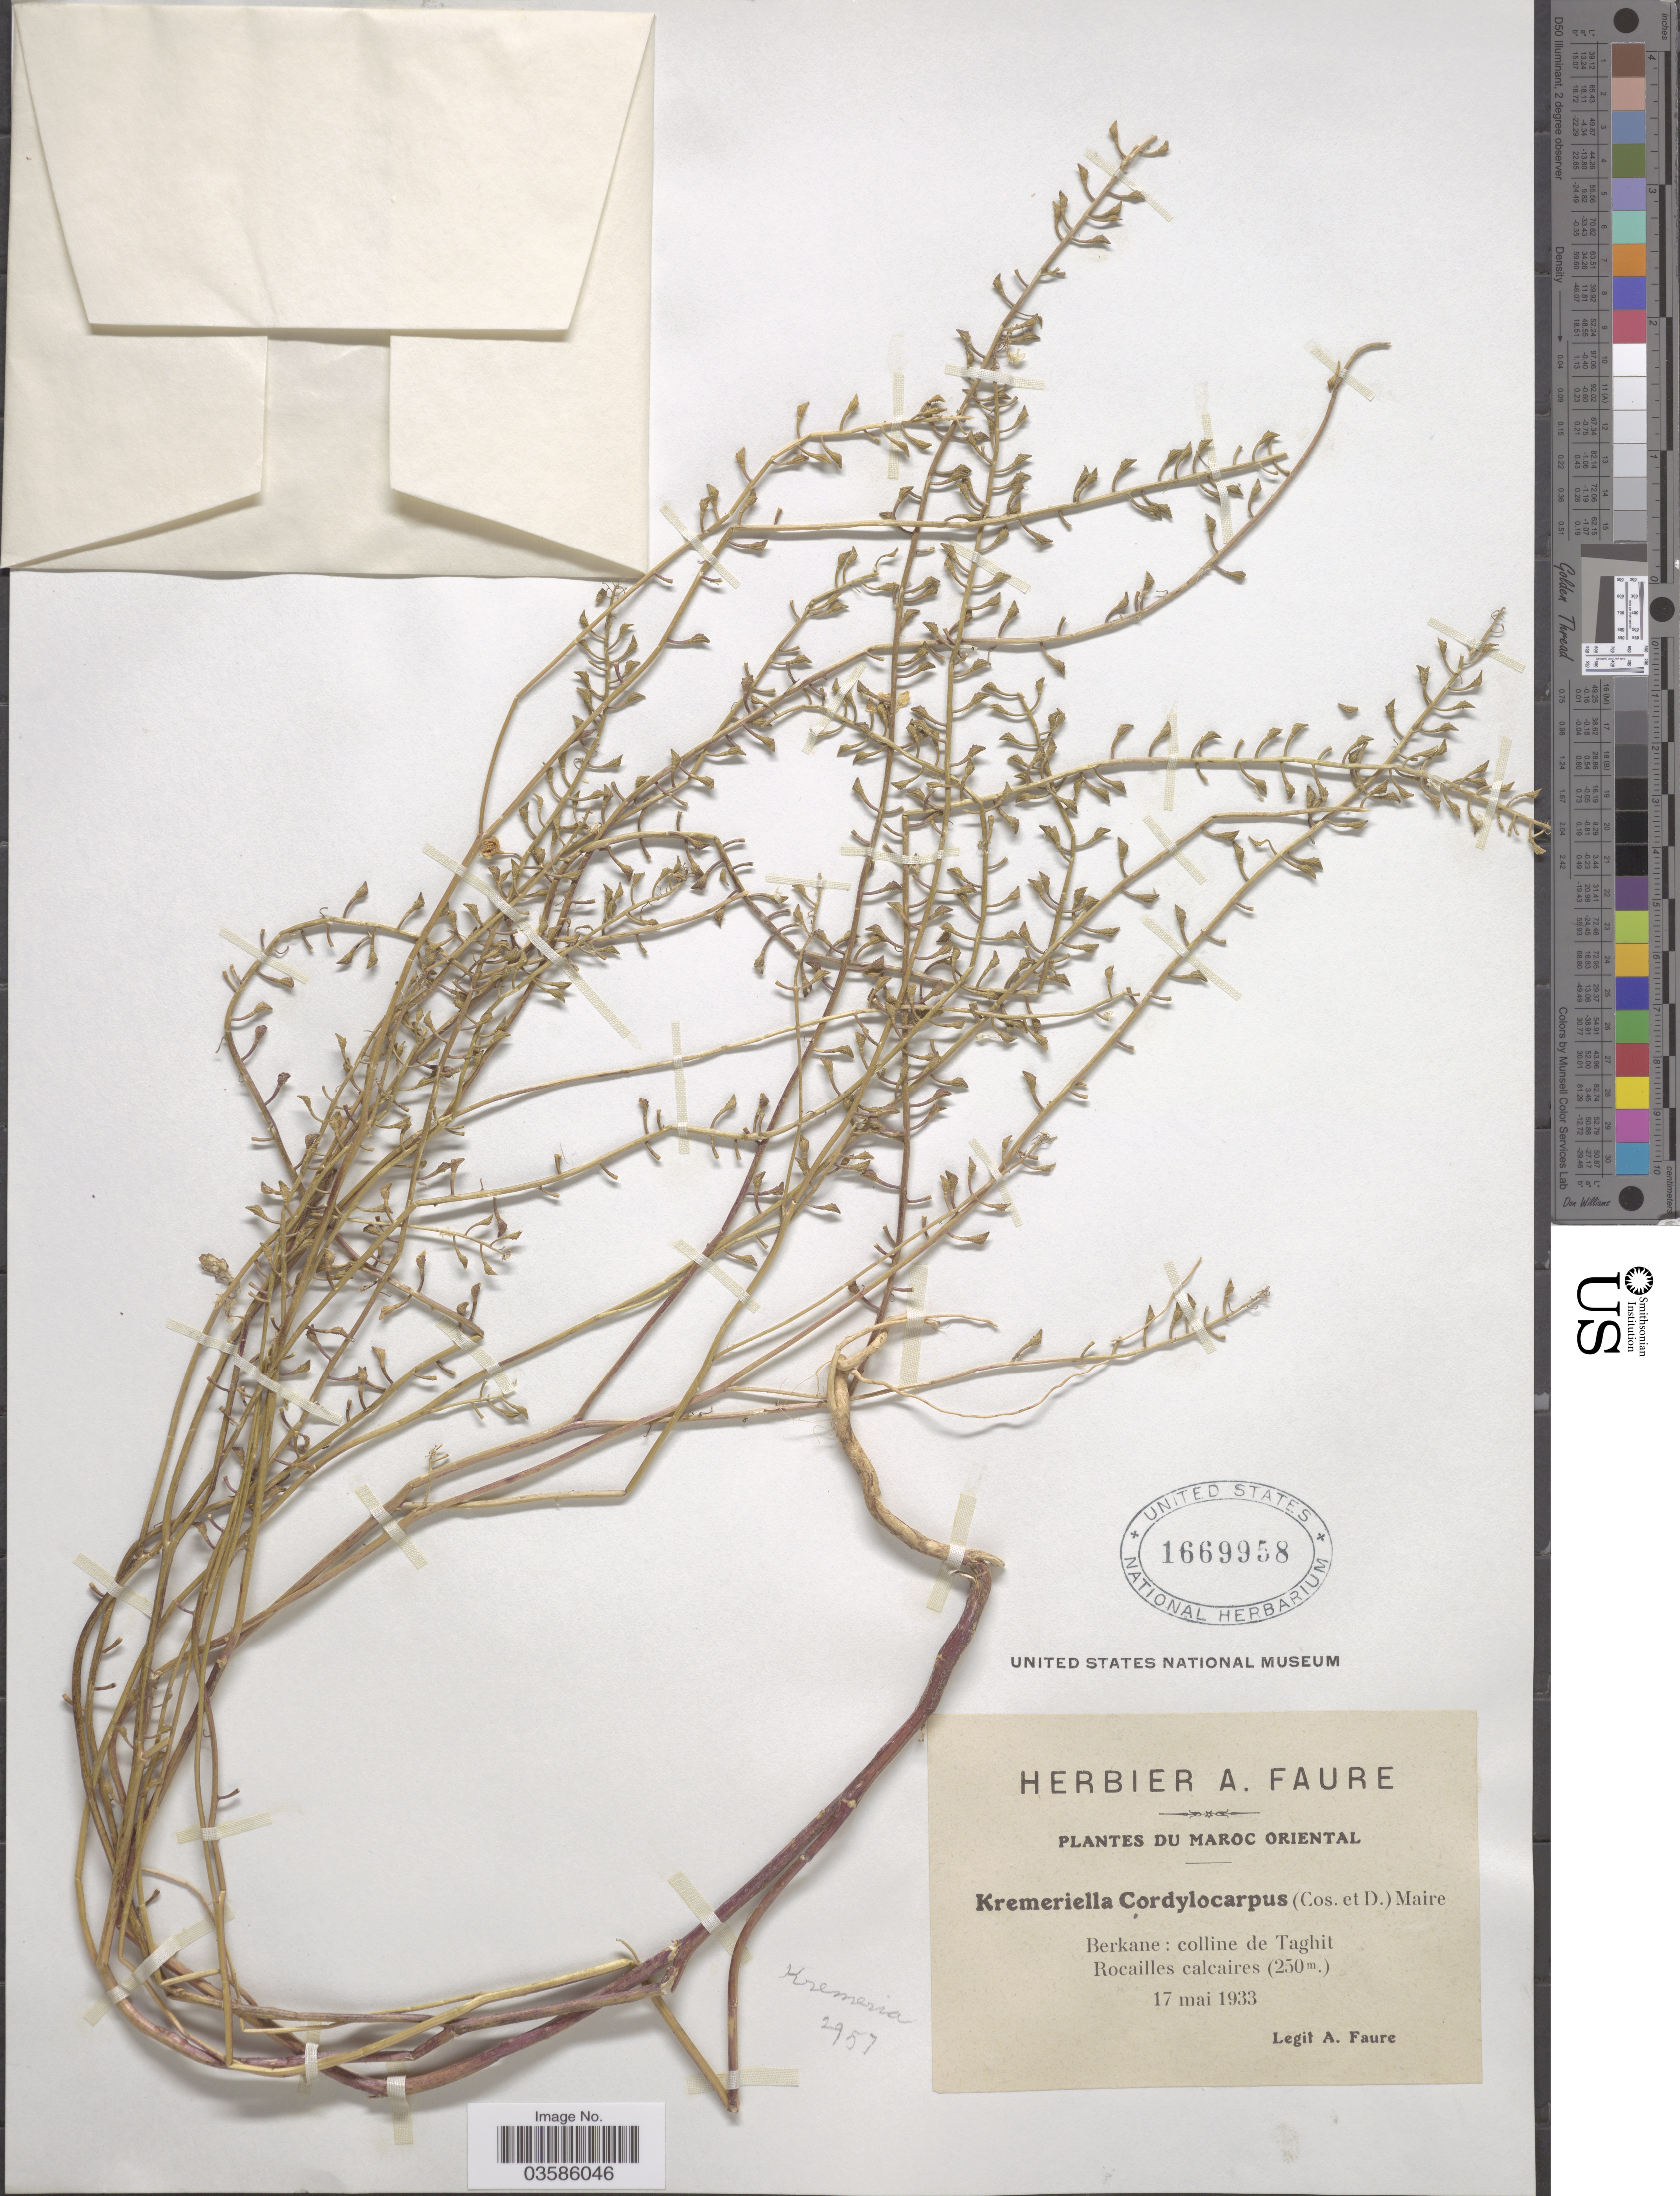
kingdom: Plantae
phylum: Tracheophyta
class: Magnoliopsida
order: Brassicales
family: Brassicaceae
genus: Kremeriella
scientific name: Kremeriella cordylocarpus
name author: (Coss. & Durieu) Maire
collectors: A. Faure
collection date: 1933-05-17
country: Morocco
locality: Maroc Oriental. Berkane: colline de Taghit.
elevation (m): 250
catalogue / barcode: US 1669958